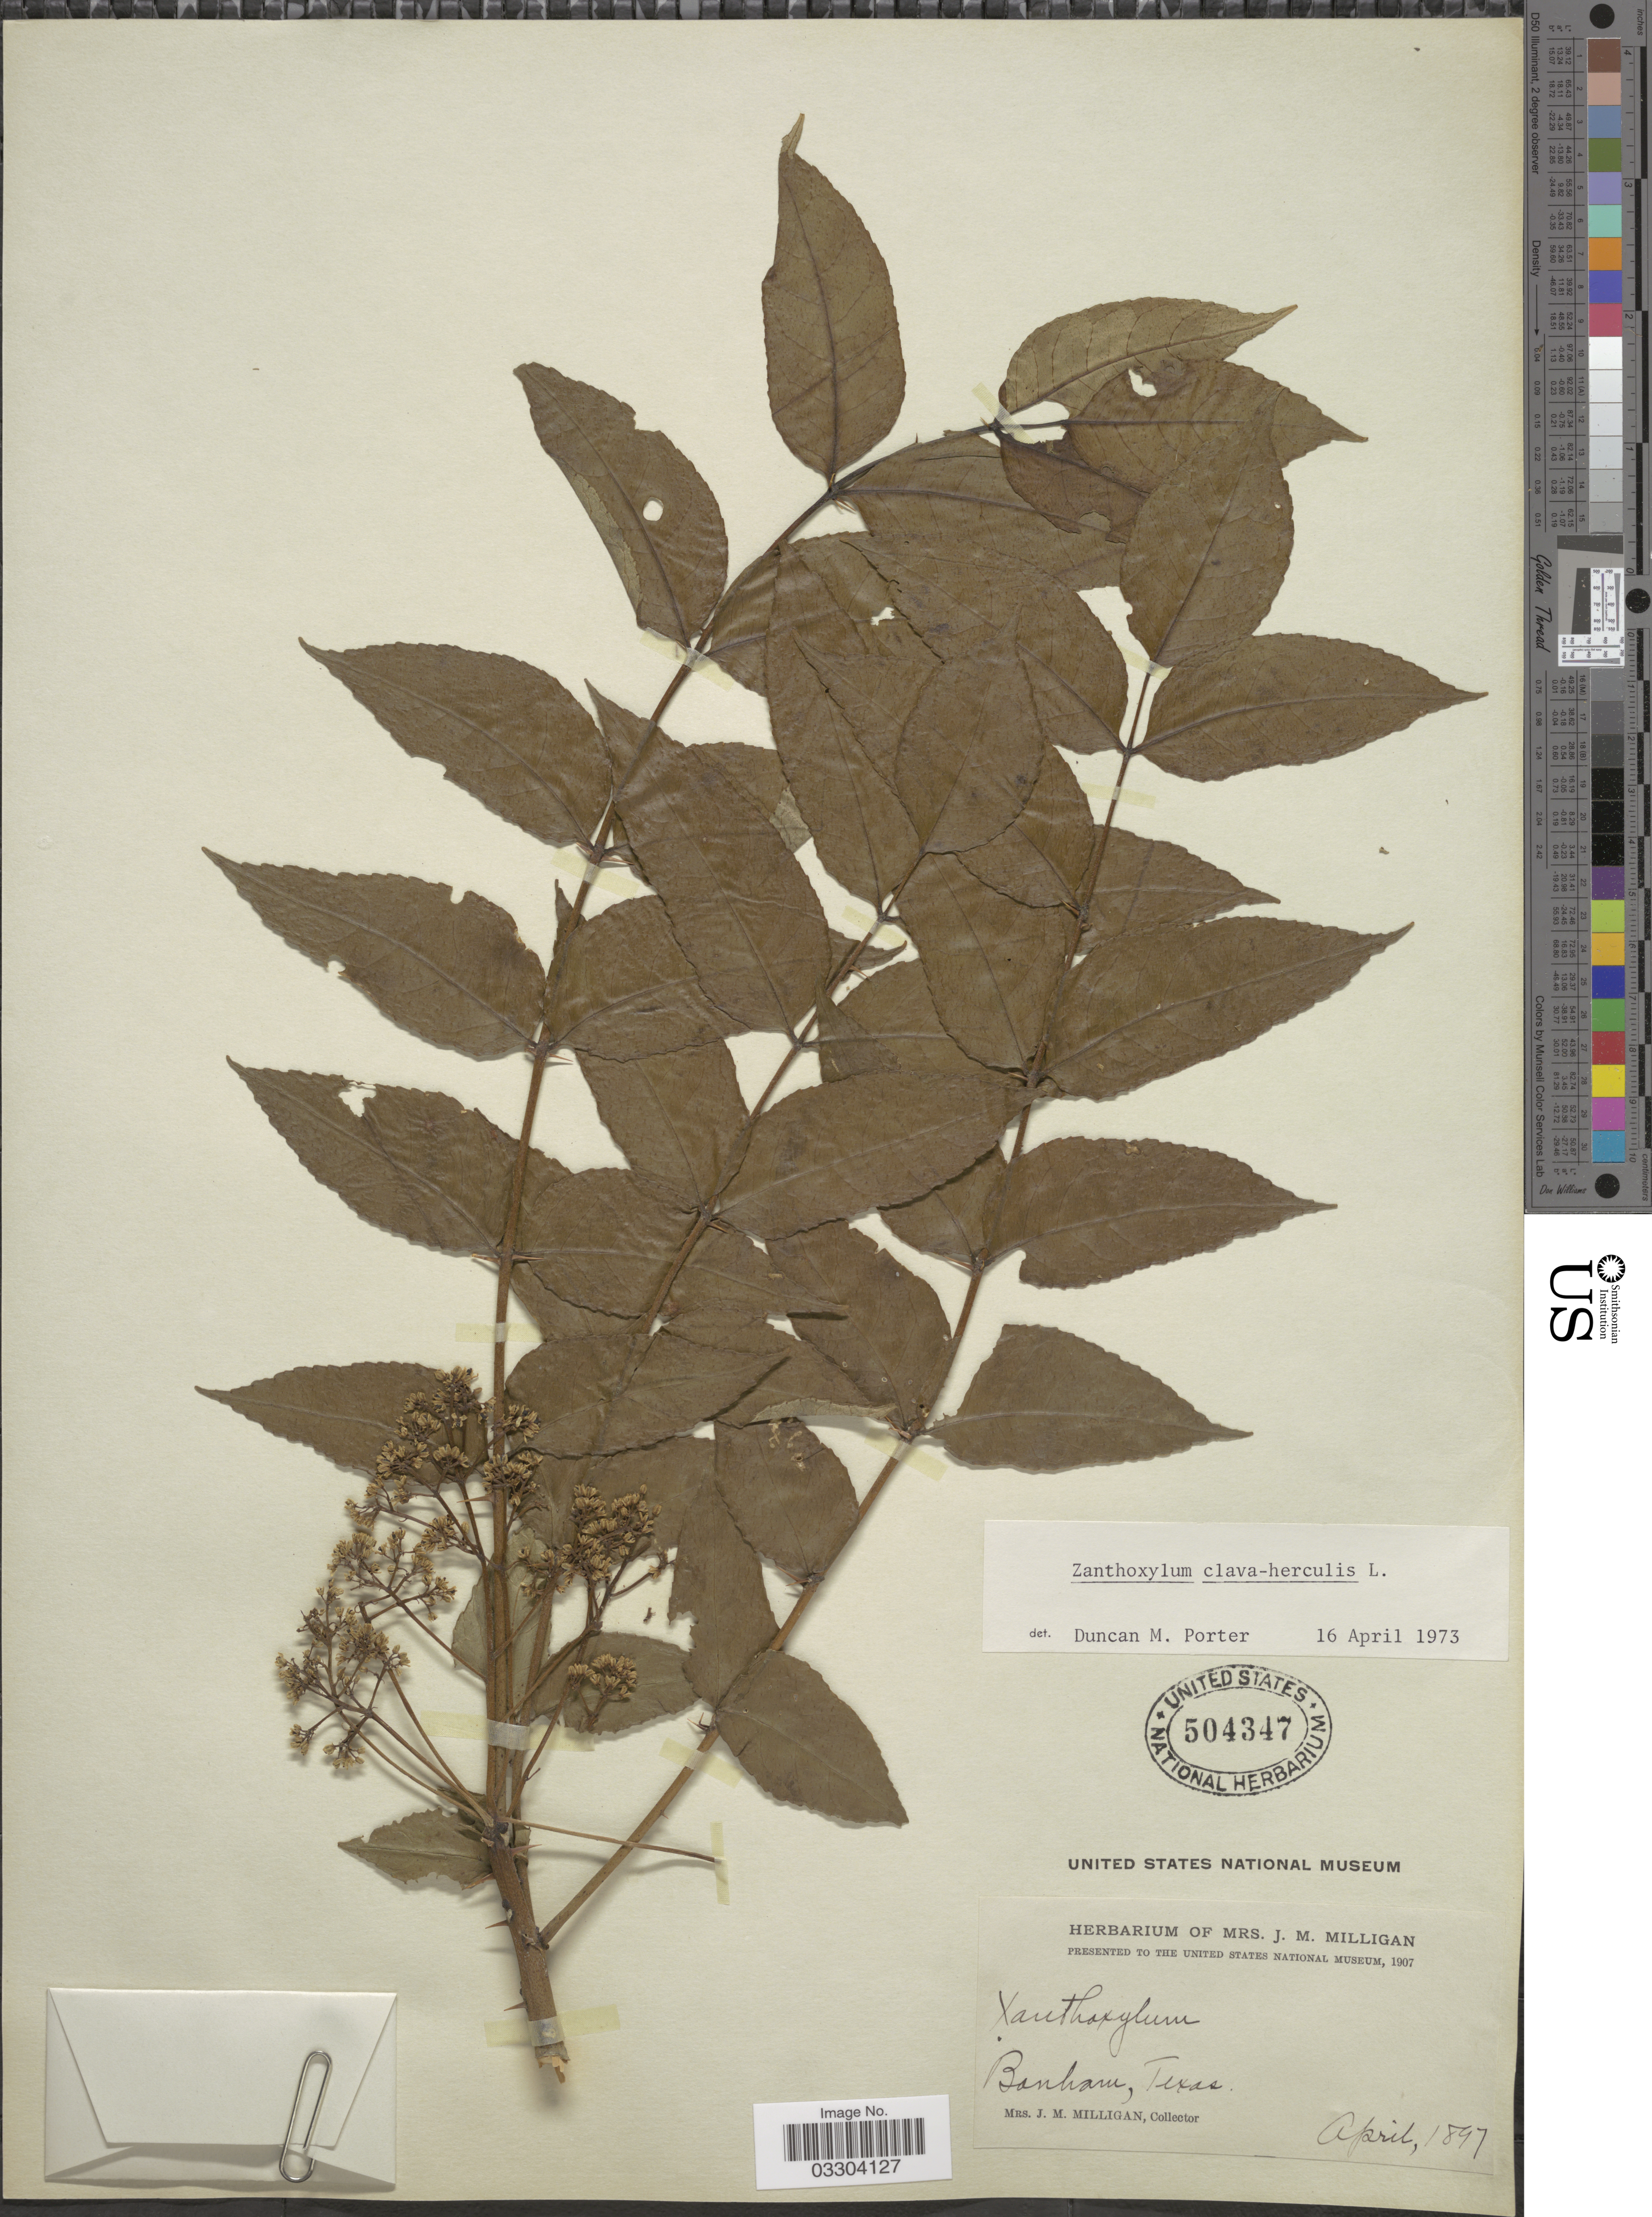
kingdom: Plantae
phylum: Tracheophyta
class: Magnoliopsida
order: Sapindales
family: Rutaceae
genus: Zanthoxylum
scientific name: Zanthoxylum clava-herculis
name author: L.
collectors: J. Milligan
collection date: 1897-04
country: United States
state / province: Texas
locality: Bonham.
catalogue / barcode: US 504347